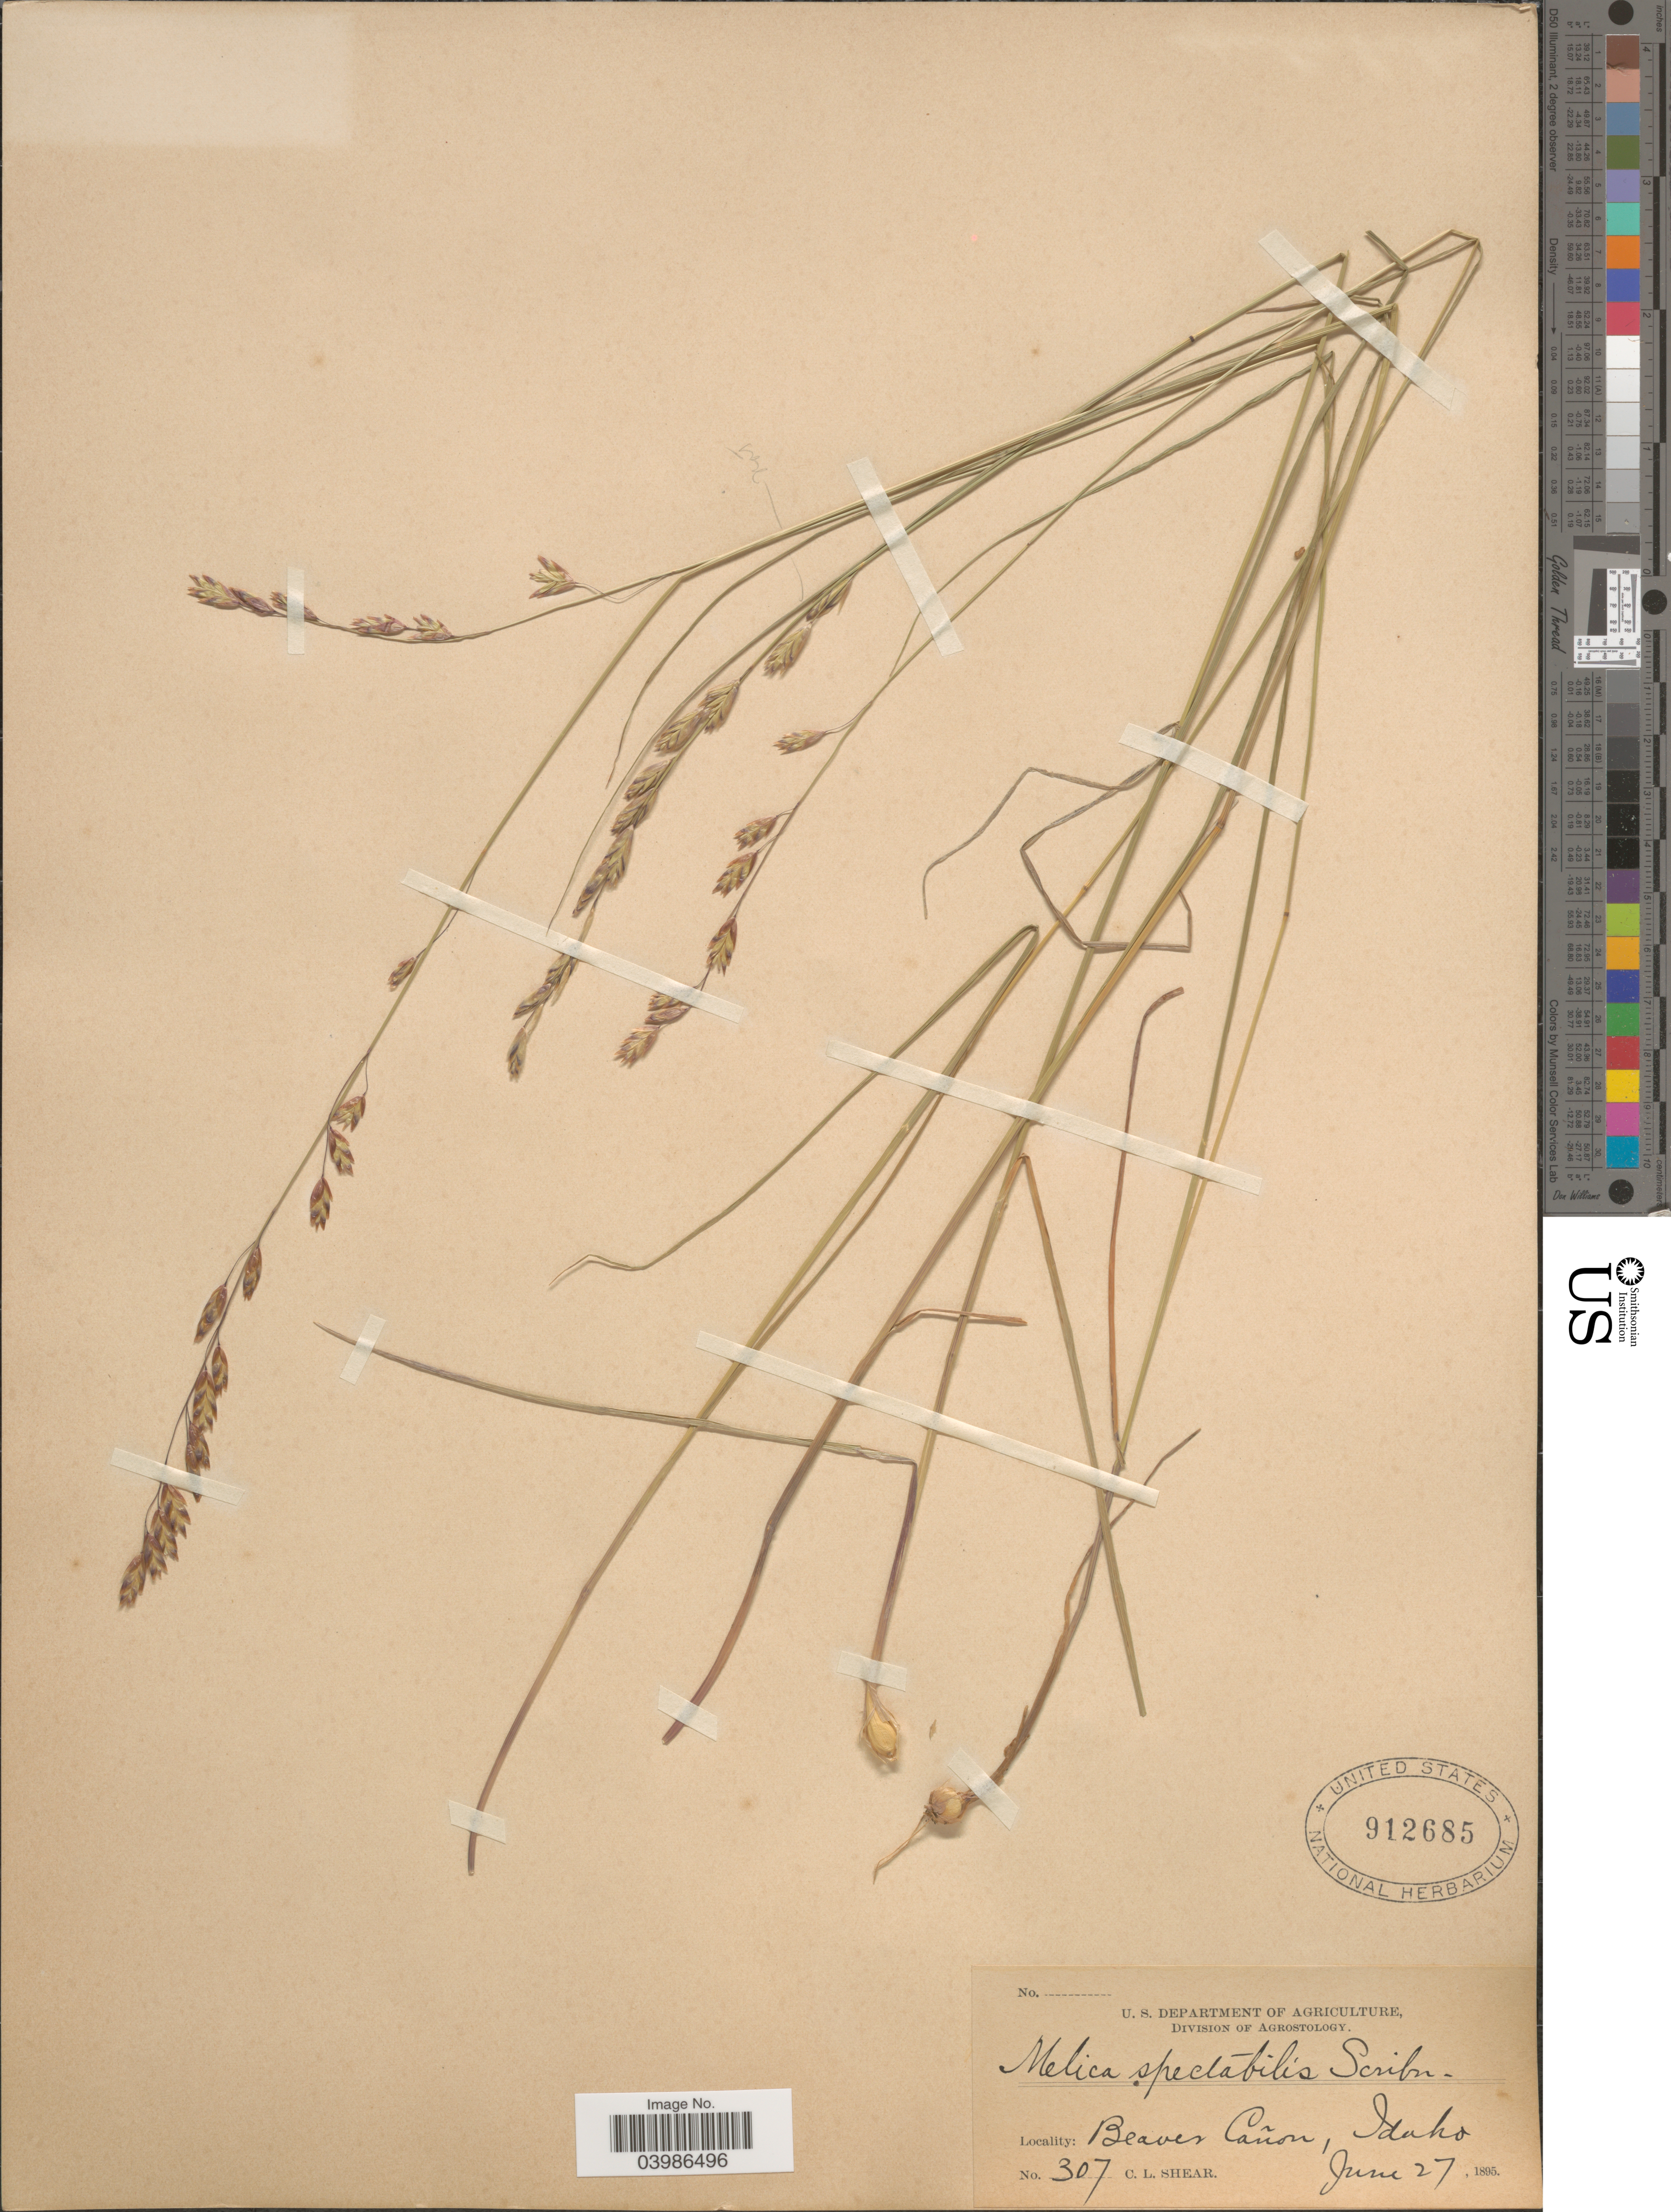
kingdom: Plantae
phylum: Tracheophyta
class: Liliopsida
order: Poales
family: Poaceae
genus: Melica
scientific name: Melica spectabilis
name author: Scribn.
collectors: C. L. Shear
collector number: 307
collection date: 1895-06-27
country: United States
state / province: Idaho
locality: Beaver Cañon.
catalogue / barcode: US 912685